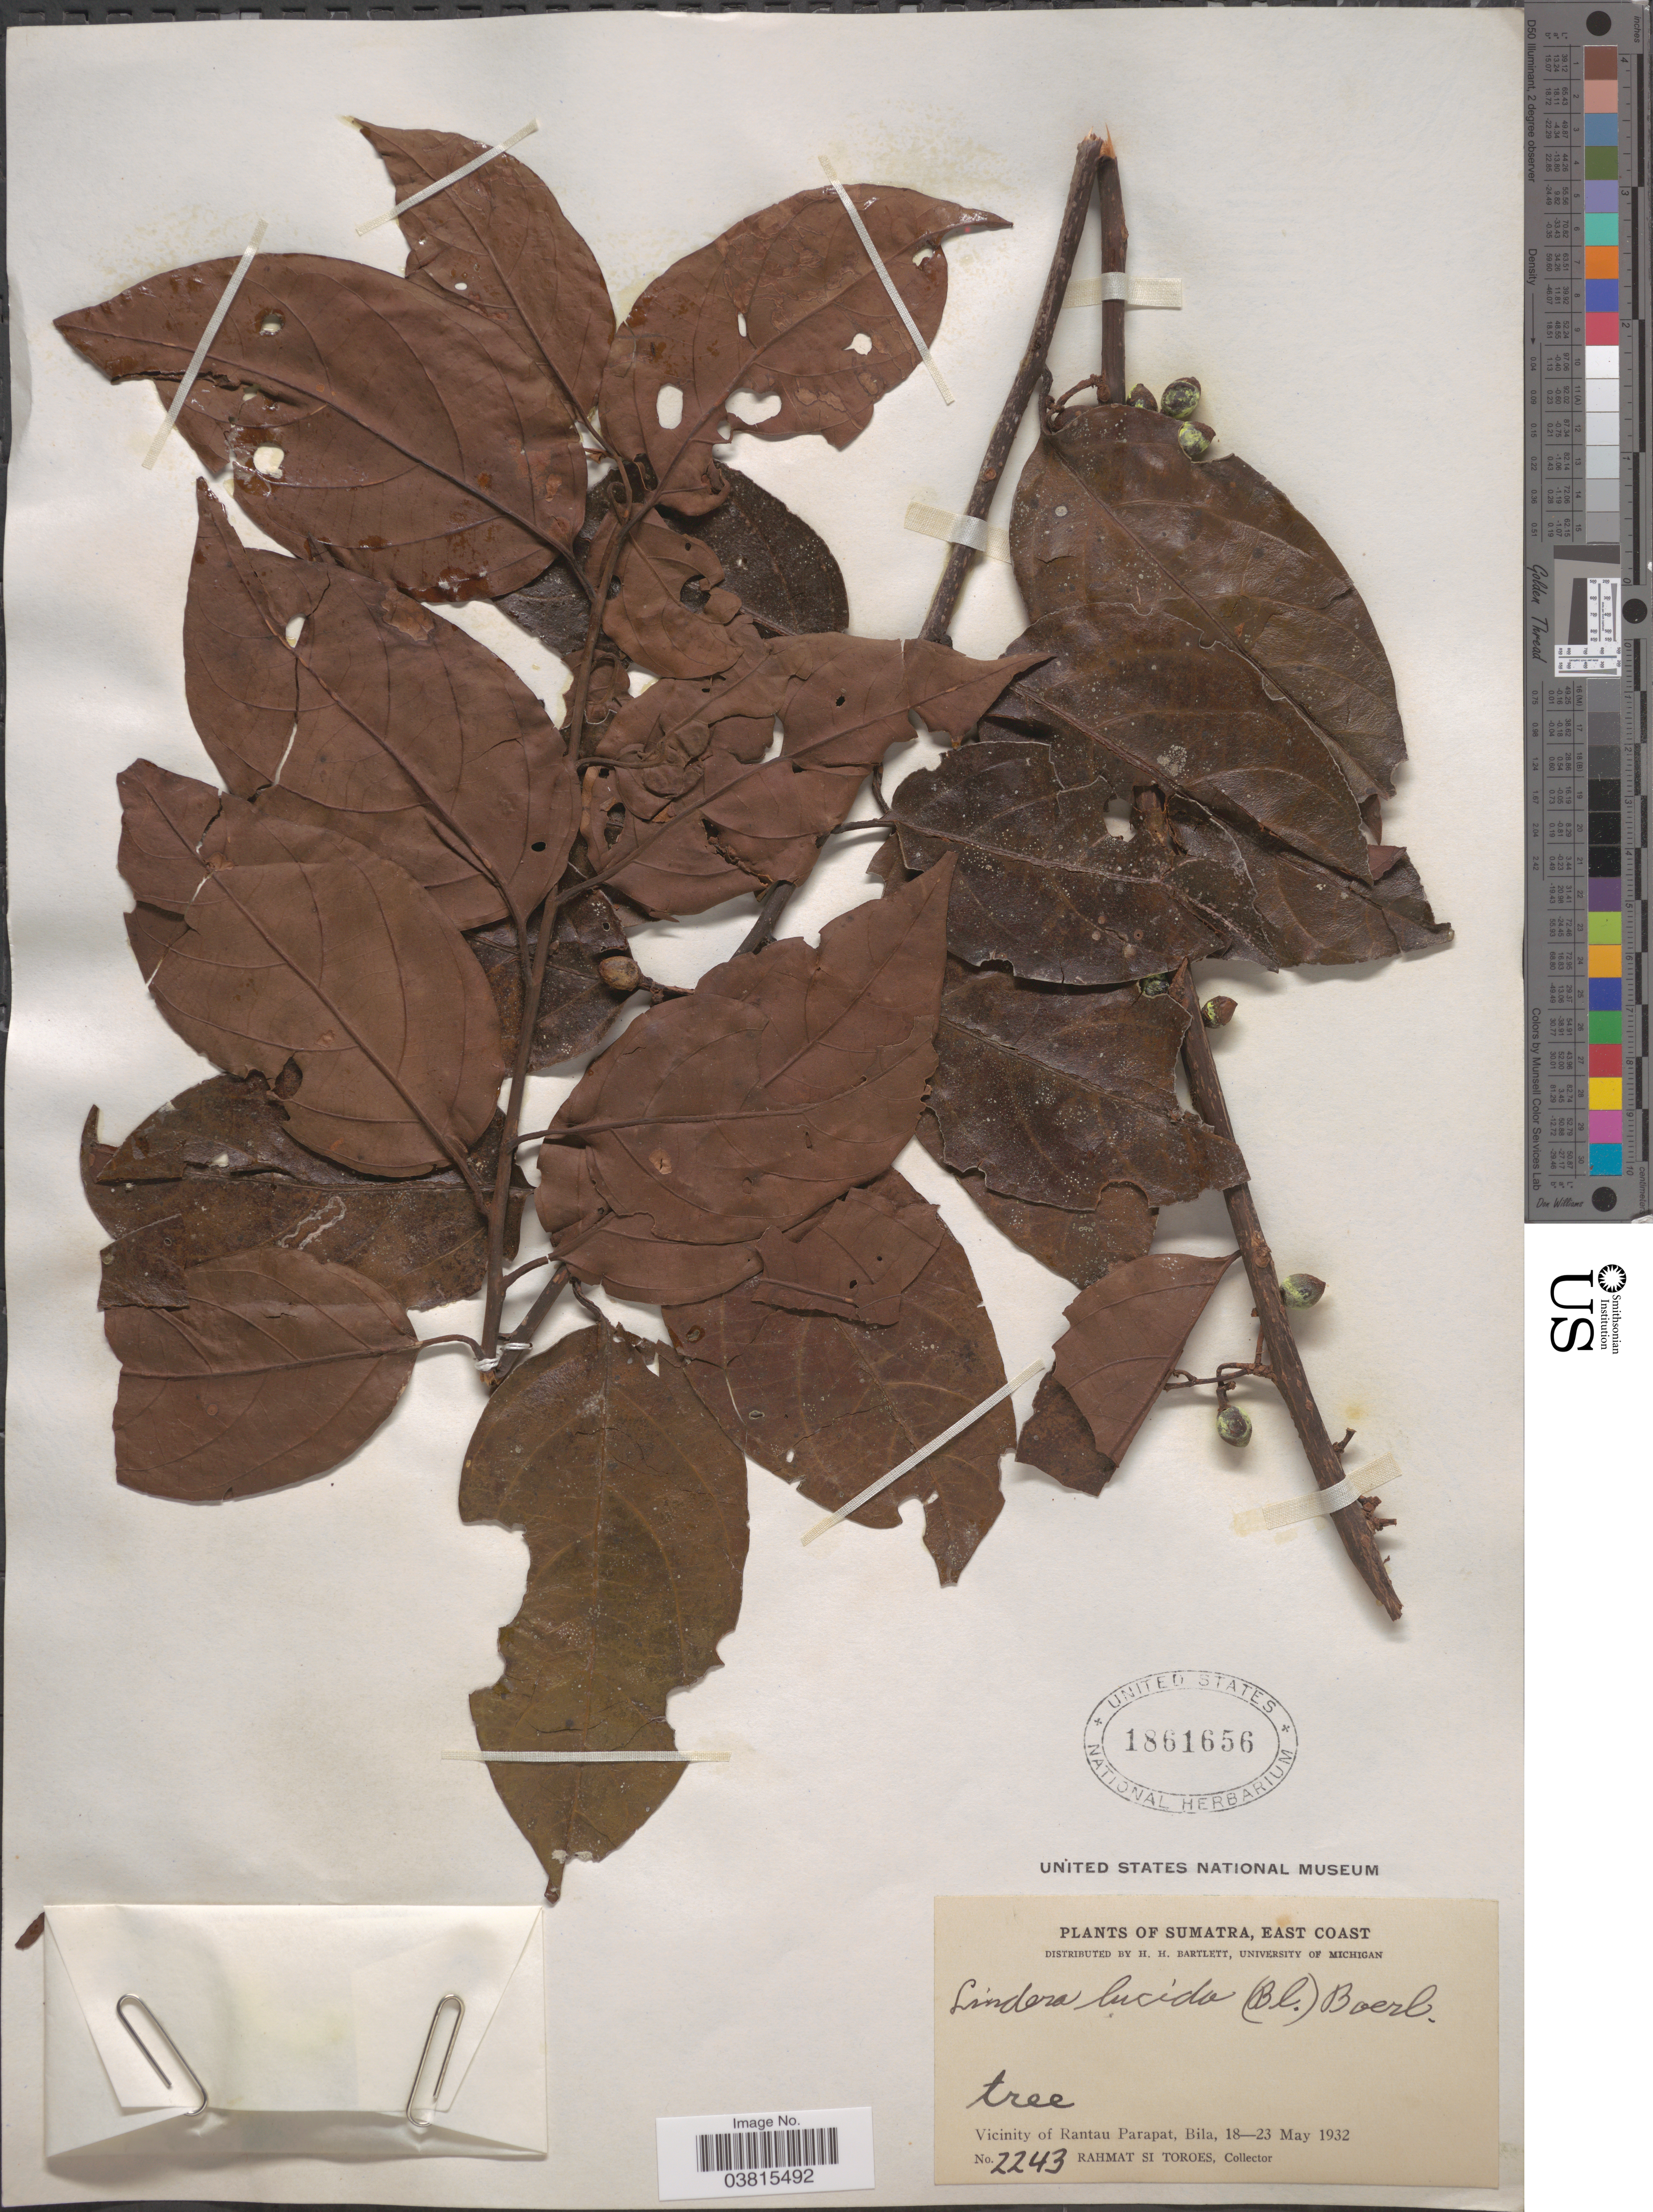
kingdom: Plantae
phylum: Tracheophyta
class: Magnoliopsida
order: Laurales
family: Lauraceae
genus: Lindera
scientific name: Lindera lucida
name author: (Blume) Boerl.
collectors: Rahmat Si Boeea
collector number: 2243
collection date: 1932-05-18/1932-05-23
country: Indonesia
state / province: Sumatra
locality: East Coast. Vicinity of Rantau Parapat, Bila.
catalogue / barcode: US 1861656